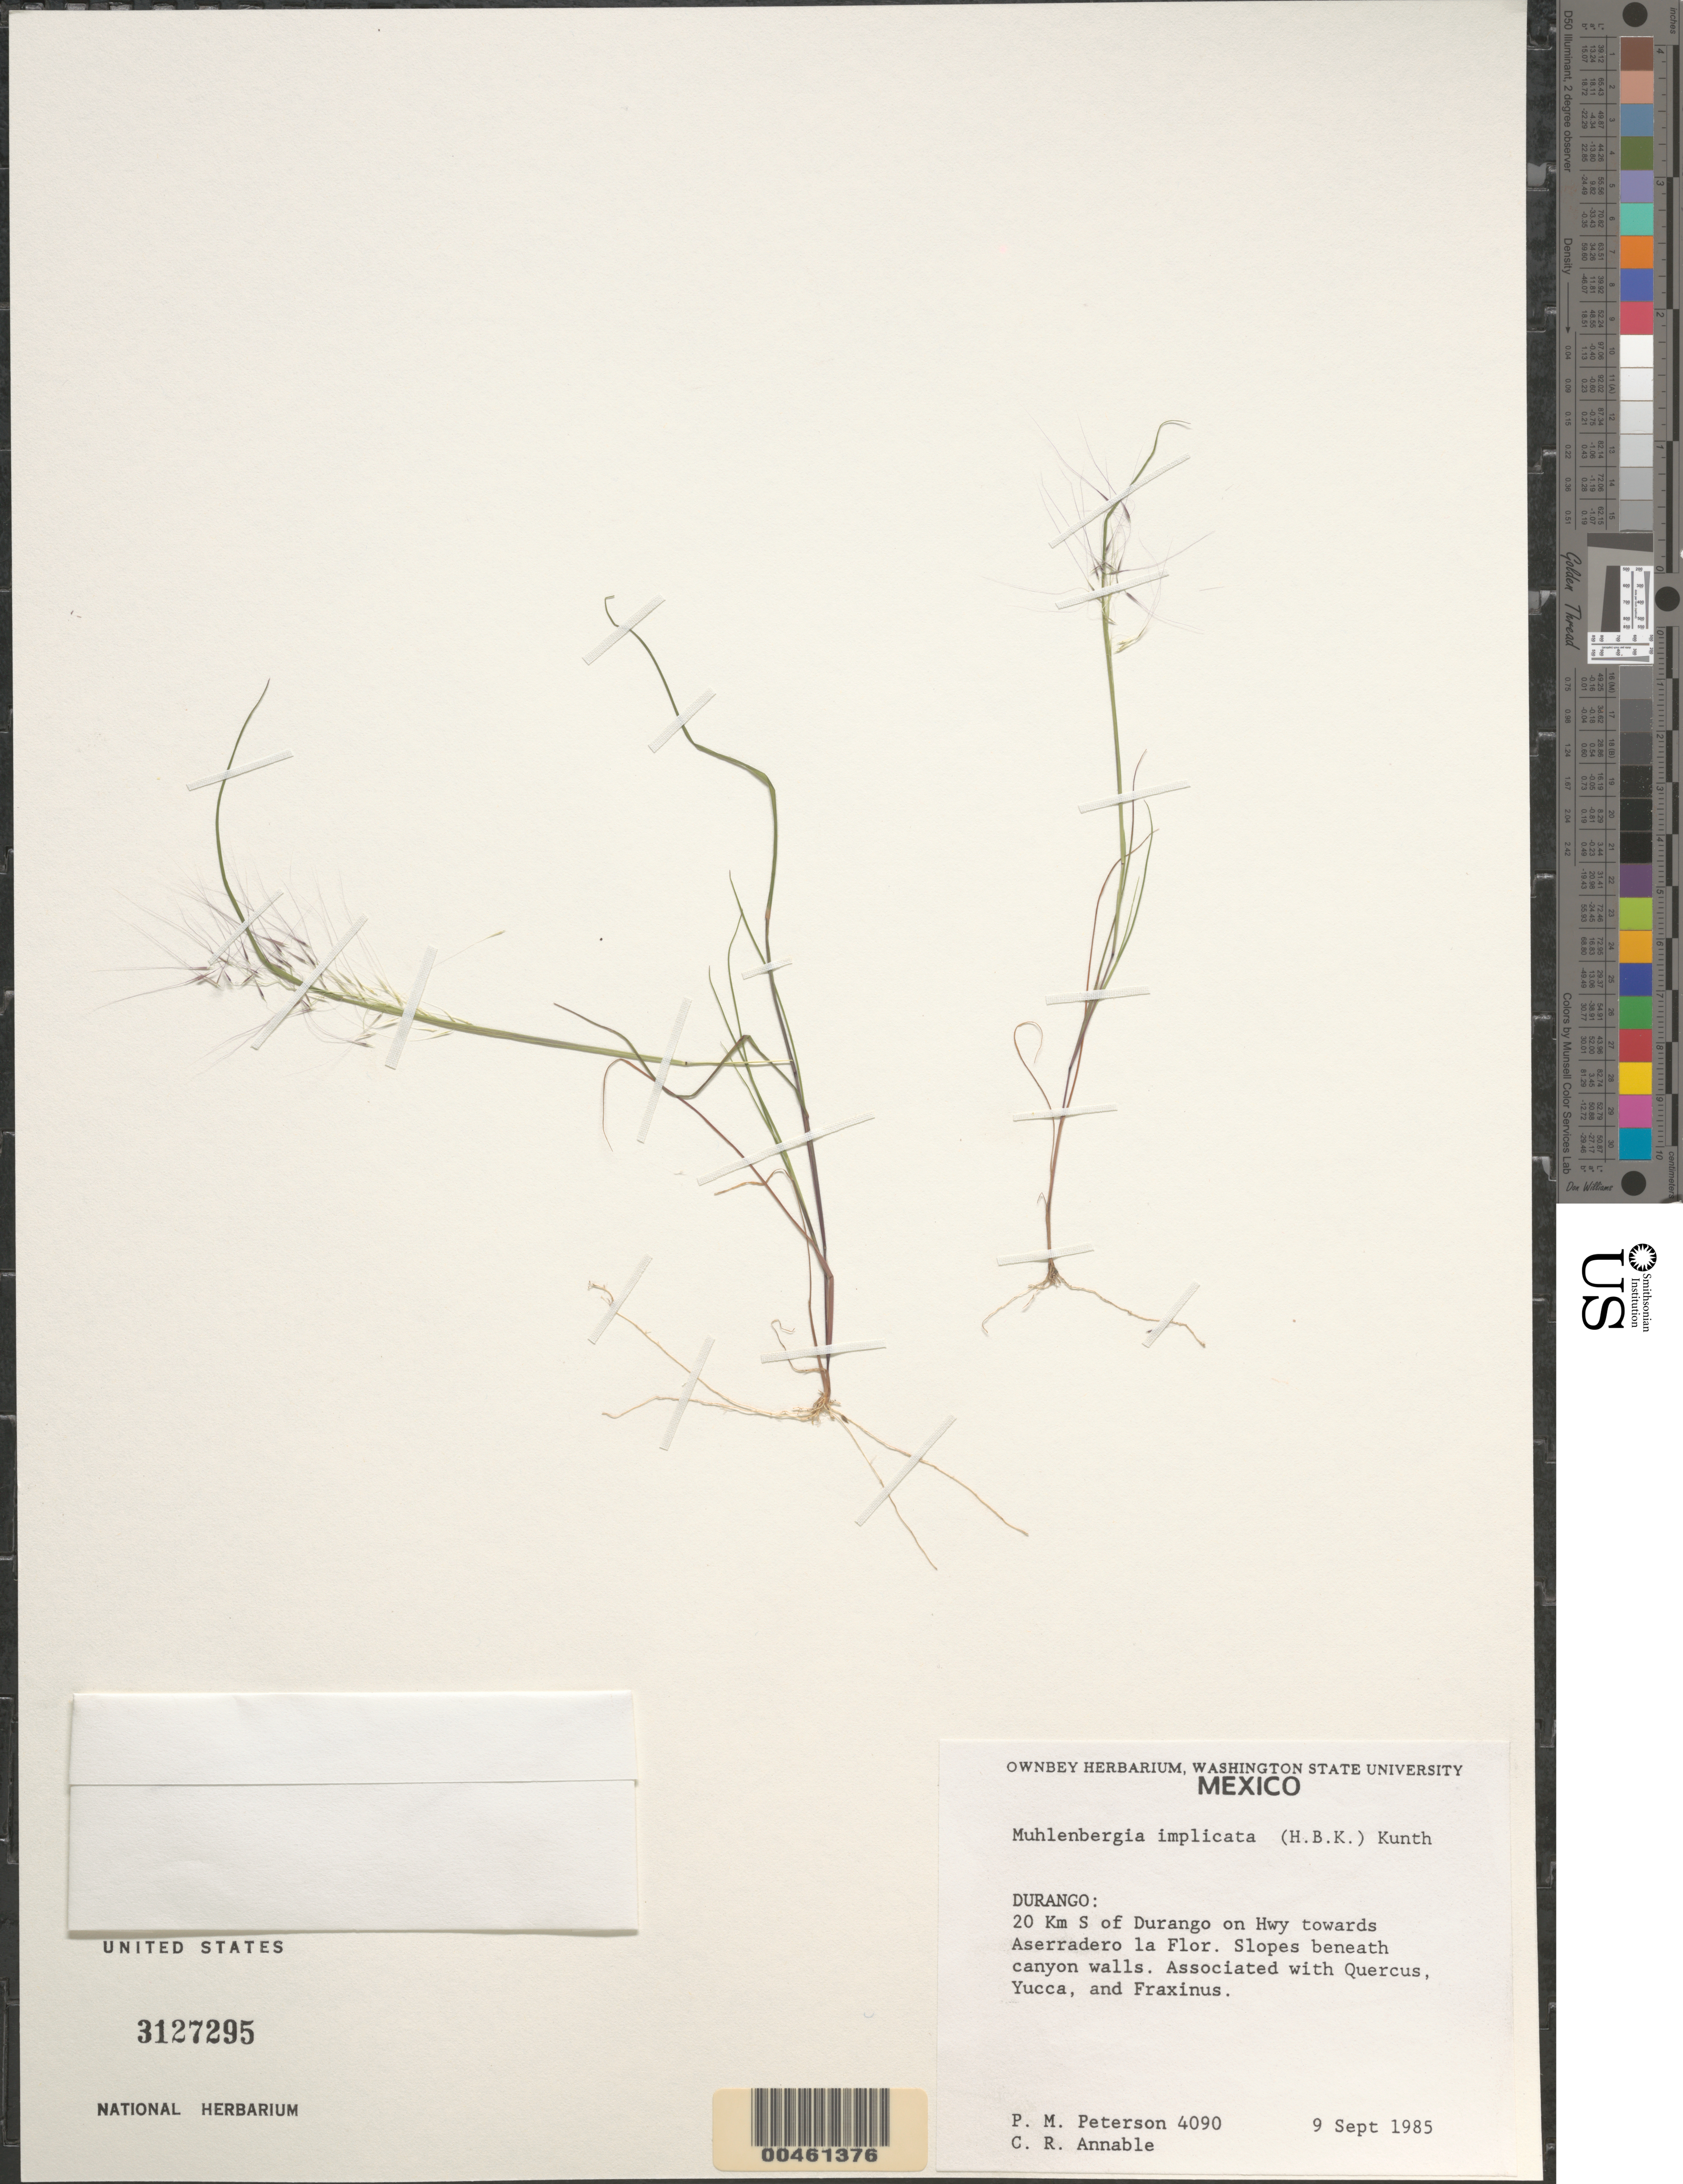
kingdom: Plantae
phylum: Tracheophyta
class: Liliopsida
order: Poales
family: Poaceae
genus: Muhlenbergia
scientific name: Muhlenbergia implicata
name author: (Kunth) Trin.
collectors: P. M. Peterson & C. R. Annable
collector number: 04090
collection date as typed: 09 Sep 1985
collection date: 1985-09-09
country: Mexico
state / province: Durango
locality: Sierra Madre Occidental, 20 km south of Durango on Hwy JLC towards Aserradero la Flor.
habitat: Slopes beneath Acacia above canyon associated with Quercus, Yucca and Fraxinus.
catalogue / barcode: US 3127295